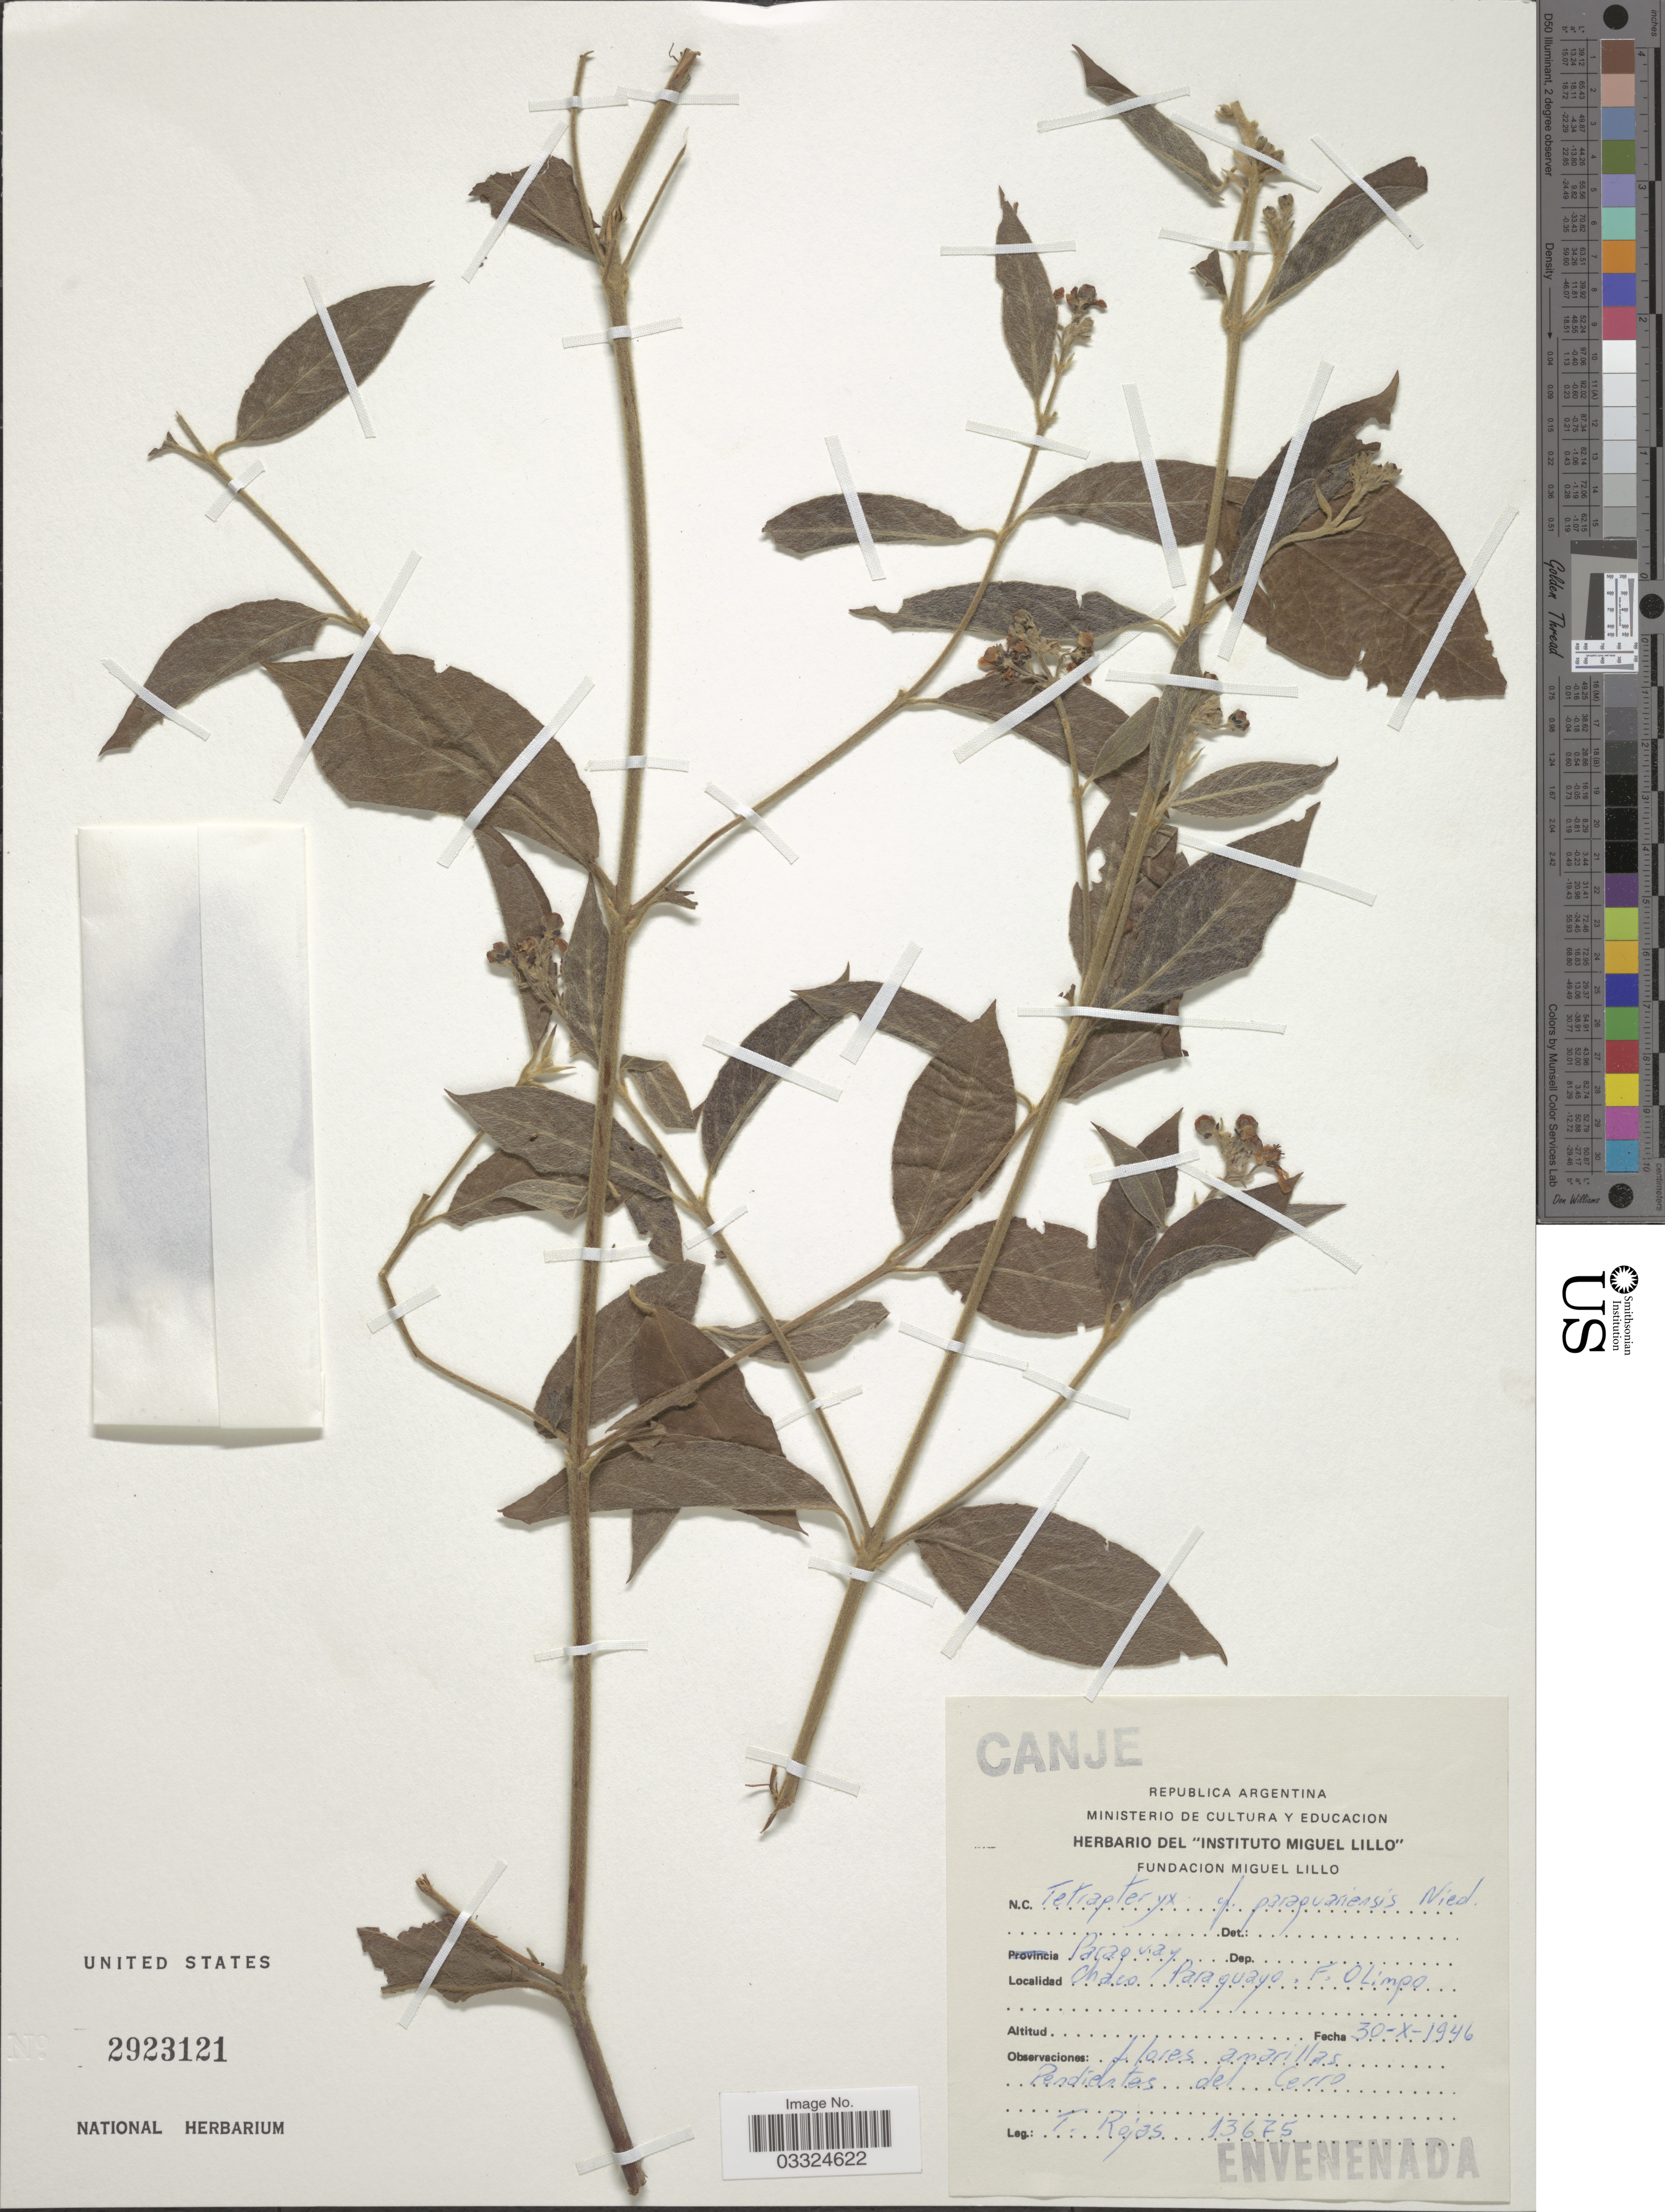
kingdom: Plantae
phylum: Tracheophyta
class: Magnoliopsida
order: Malpighiales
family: Malpighiaceae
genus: Glicophyllum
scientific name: Glicophyllum ambiguum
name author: (A. Juss.) R.F. Almeida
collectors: T. Rojas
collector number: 13675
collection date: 1996-10-30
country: Paraguay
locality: Chaco Paraguayo. F. Olimpo.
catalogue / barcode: US 2923121